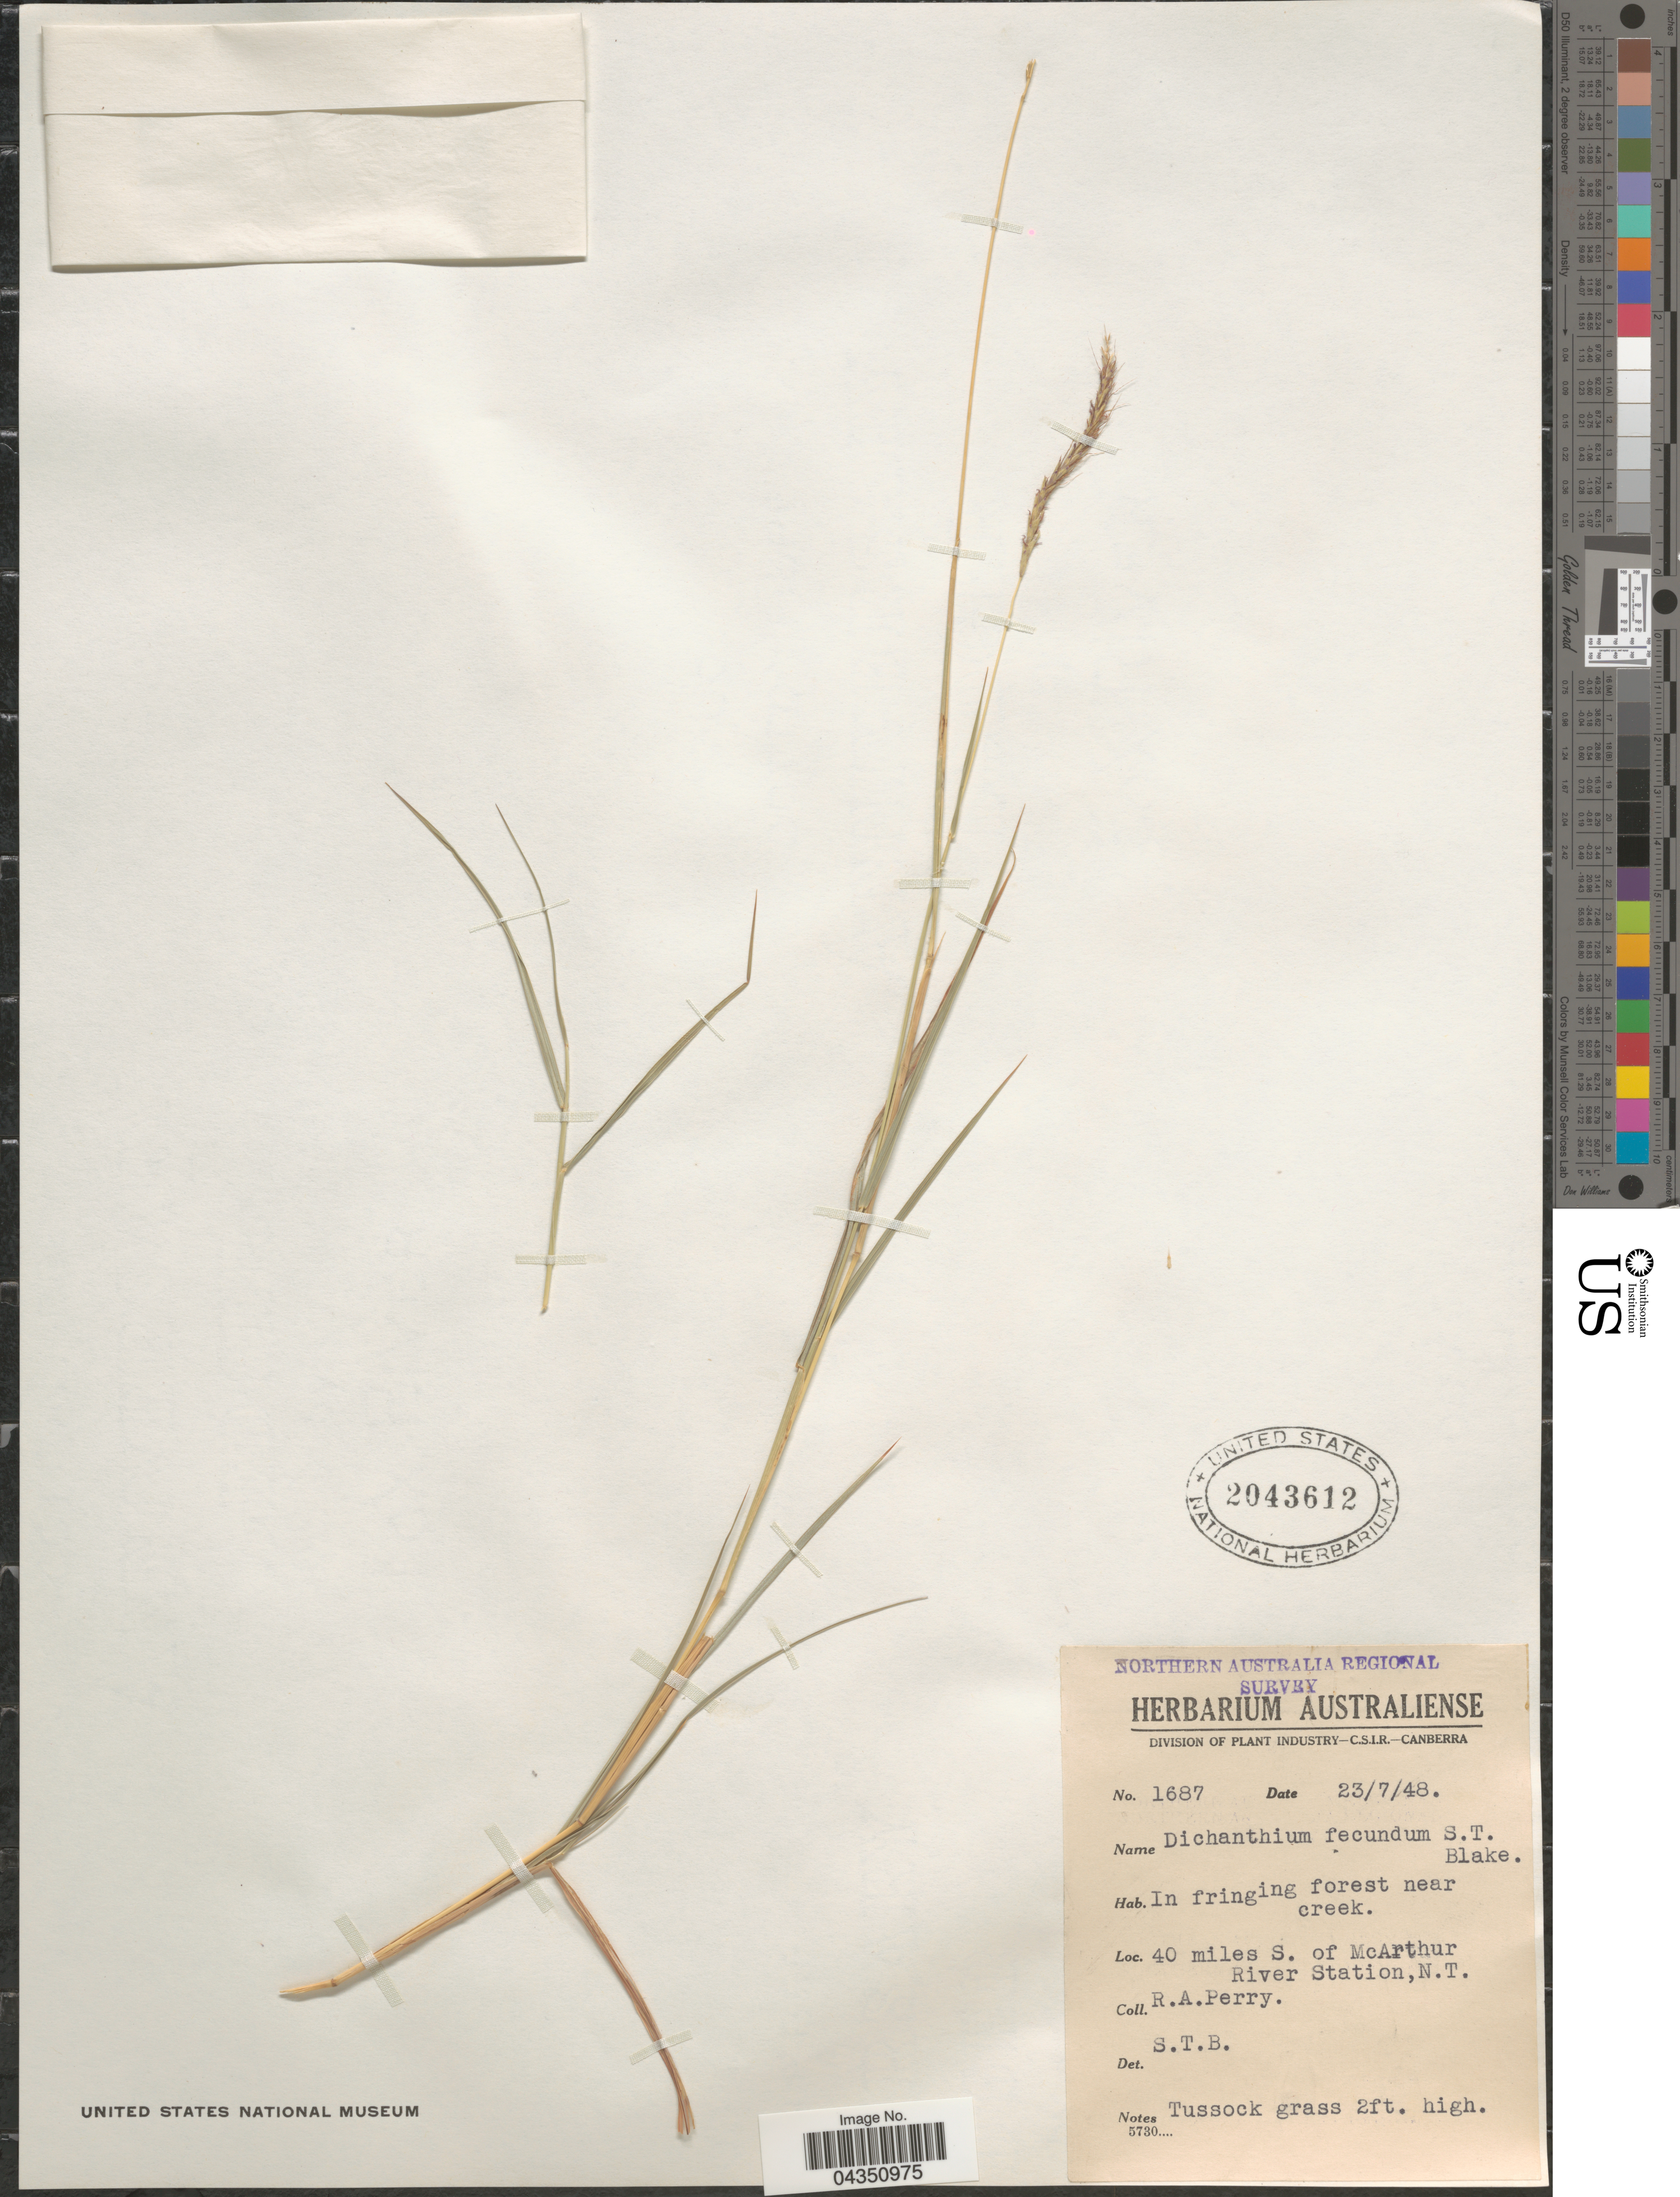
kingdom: Plantae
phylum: Tracheophyta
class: Liliopsida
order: Poales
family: Poaceae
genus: Dichanthium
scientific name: Dichanthium fecundum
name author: S.T. Blake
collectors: Perry, R. A.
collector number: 1687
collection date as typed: Transcribed d/m/y: 23/7/48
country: Australia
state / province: Northern Territory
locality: Northern Australia Regional Survey. In fringing forest near creek. 40 miles S. of McArthur River Station.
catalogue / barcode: US 2043612